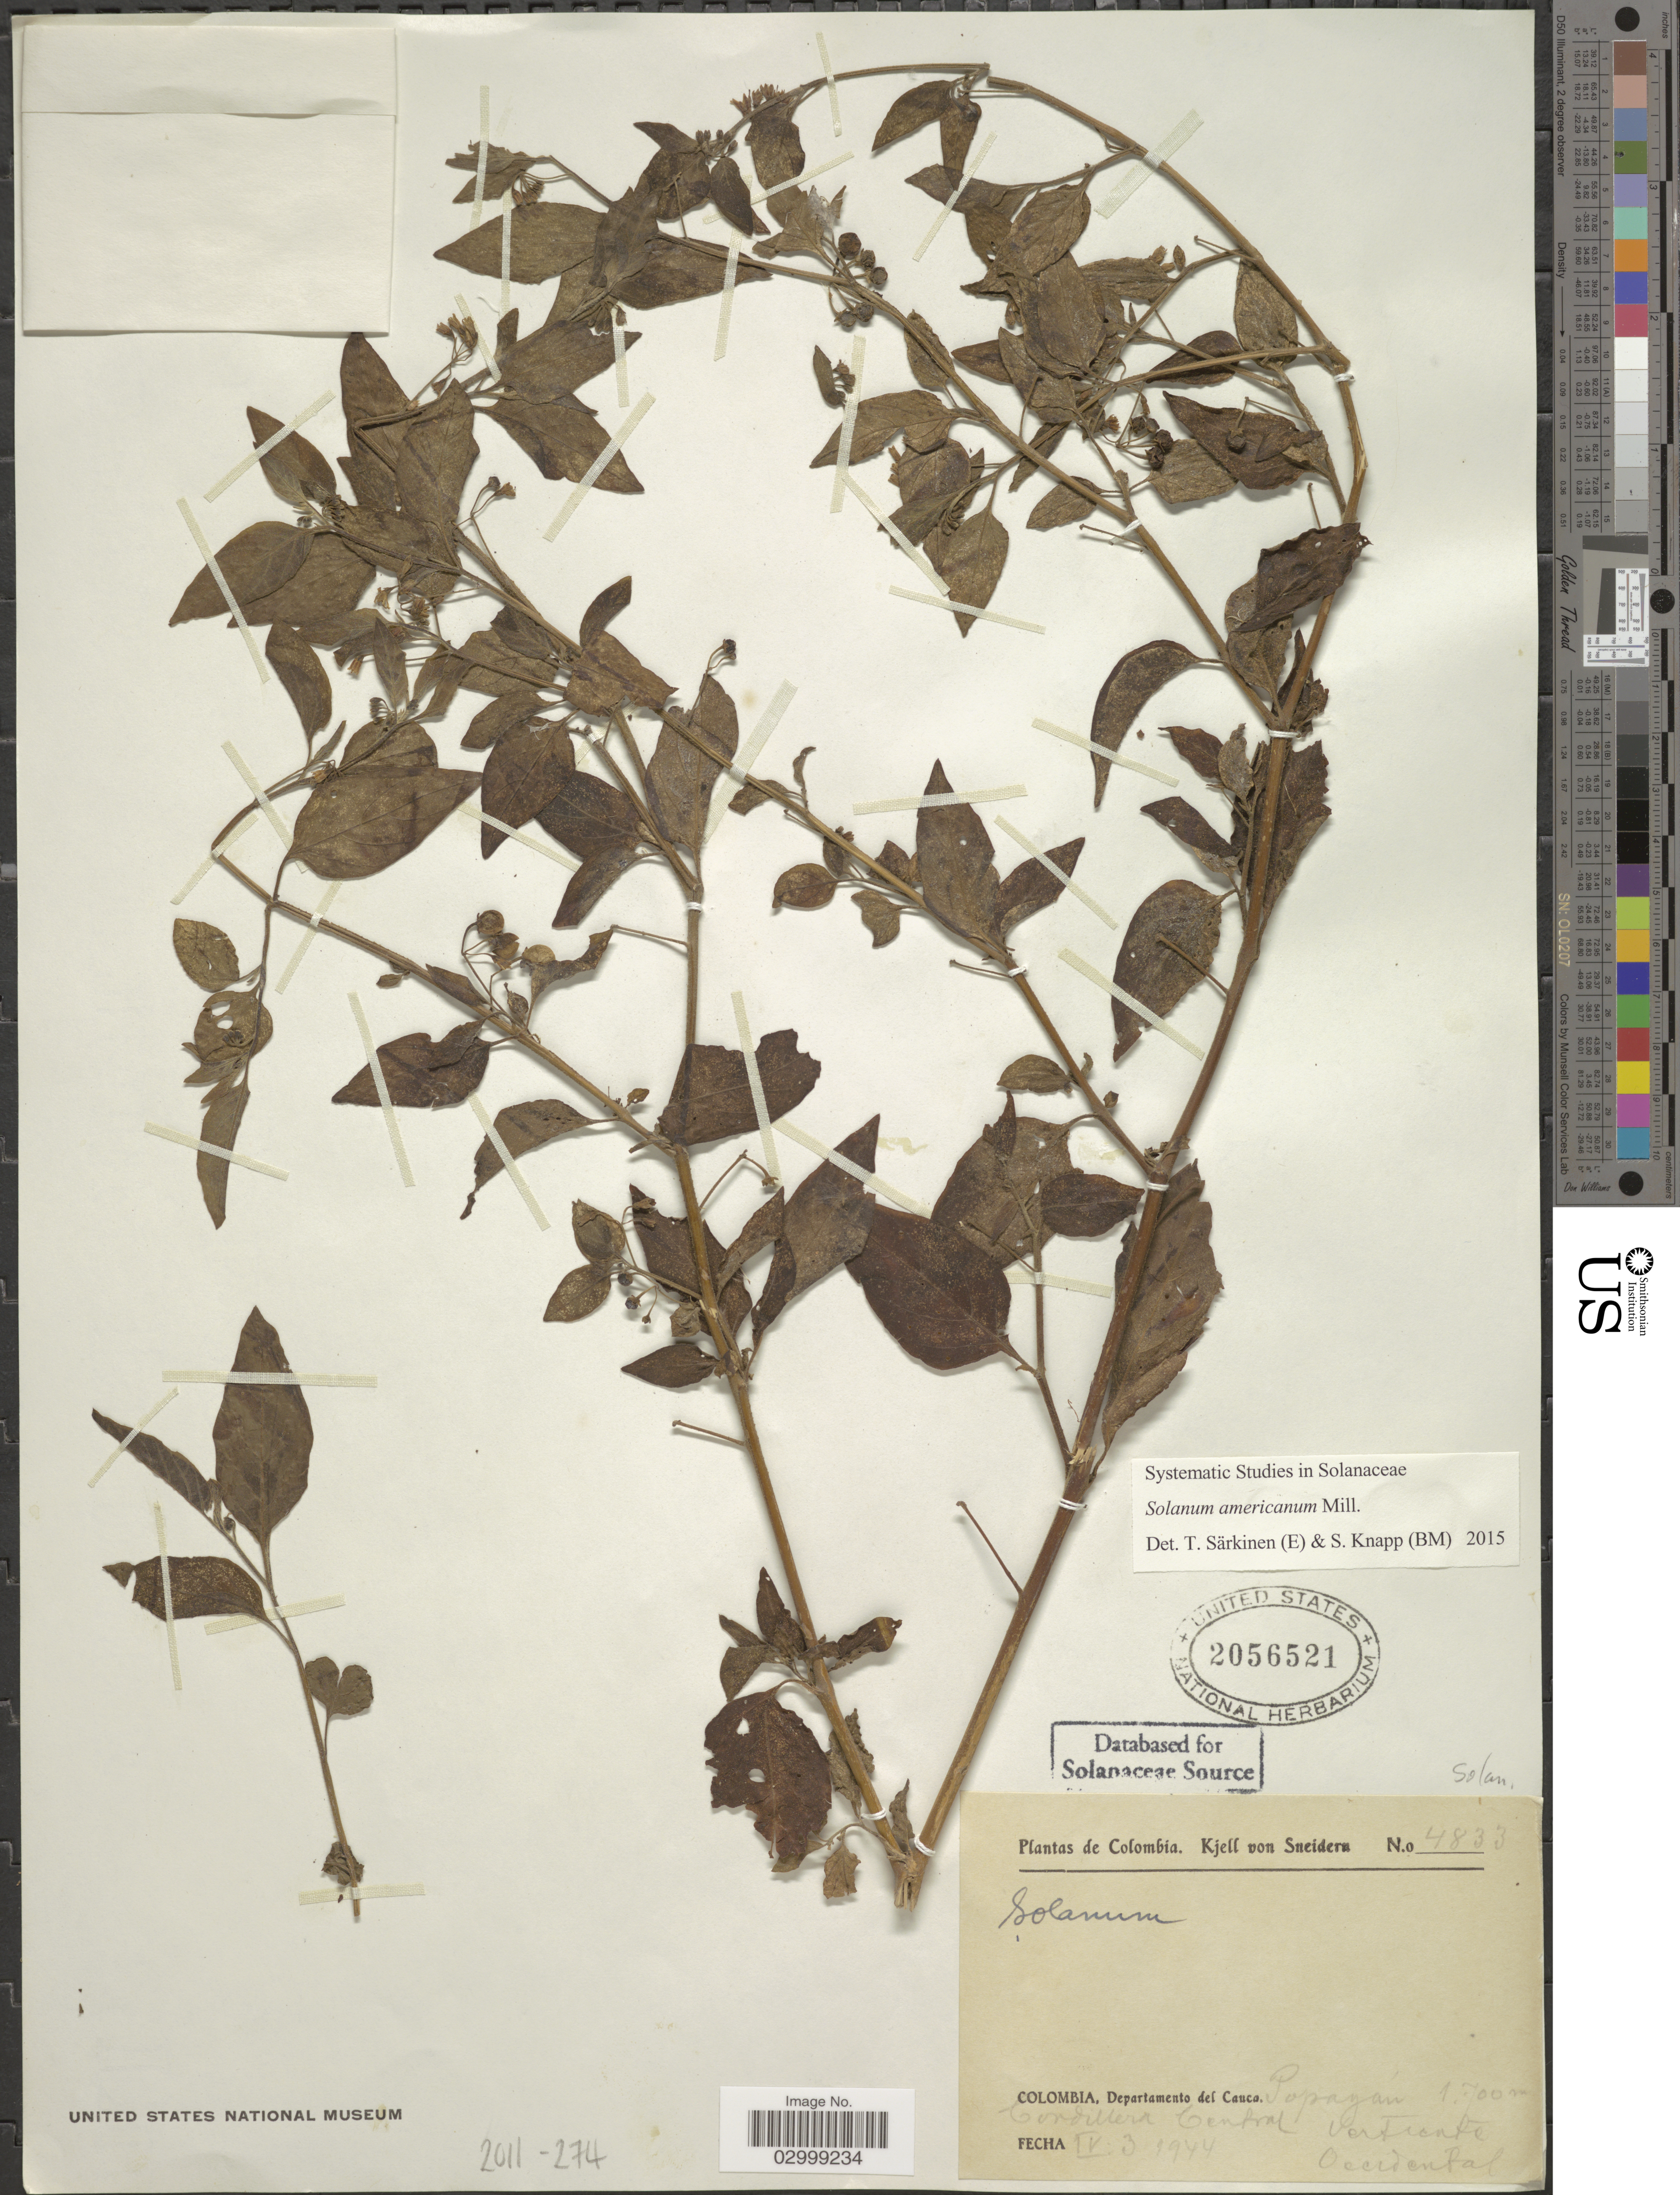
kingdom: Plantae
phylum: Tracheophyta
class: Magnoliopsida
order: Solanales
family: Solanaceae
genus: Solanum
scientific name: Solanum americanum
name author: Mill.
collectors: K. von Sneidern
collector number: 4833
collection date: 1944-04-03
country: Colombia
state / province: Cauca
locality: Departamento del Cauca, Popayan, Cordillera Central, Vertiente Occidental.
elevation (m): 1700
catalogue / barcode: US 2056521